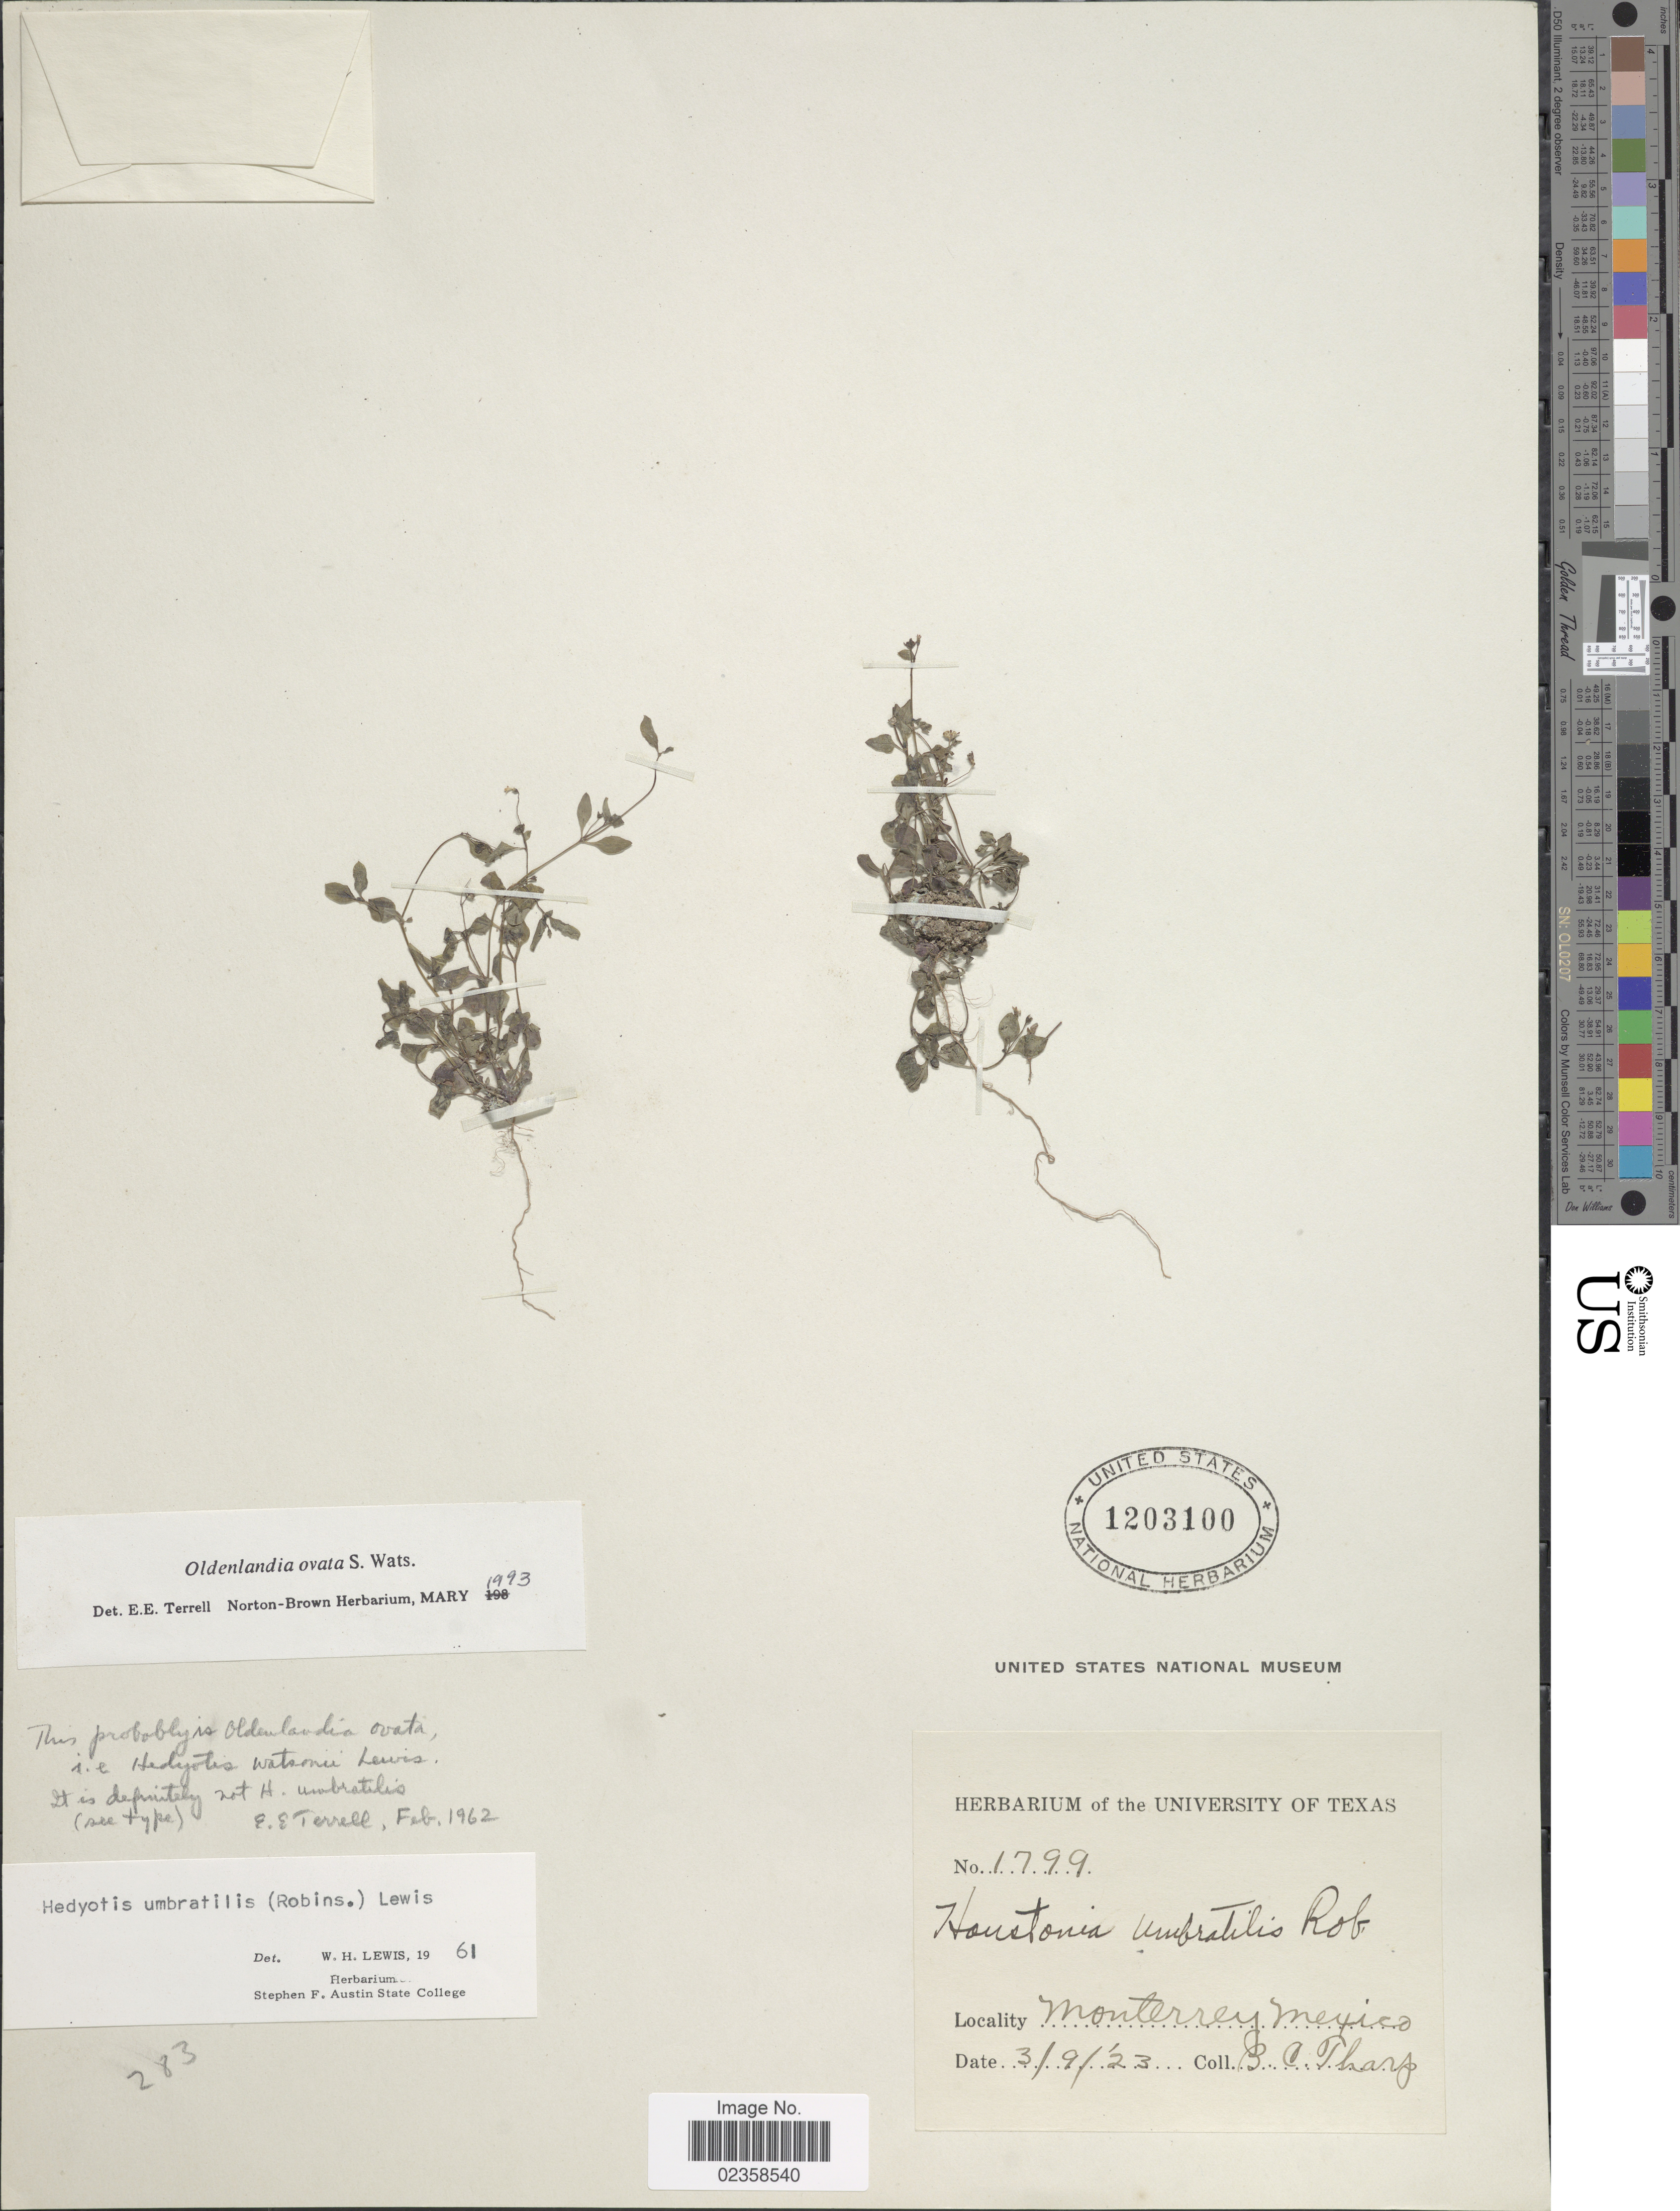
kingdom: Plantae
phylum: Tracheophyta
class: Magnoliopsida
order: Gentianales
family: Rubiaceae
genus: Oldenlandia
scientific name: Oldenlandia ovata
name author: S. Watson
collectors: B. C. Tharp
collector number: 1799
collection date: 1923-03-09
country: Mexico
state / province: Nuevo León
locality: Monterrey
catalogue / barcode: US 1203100